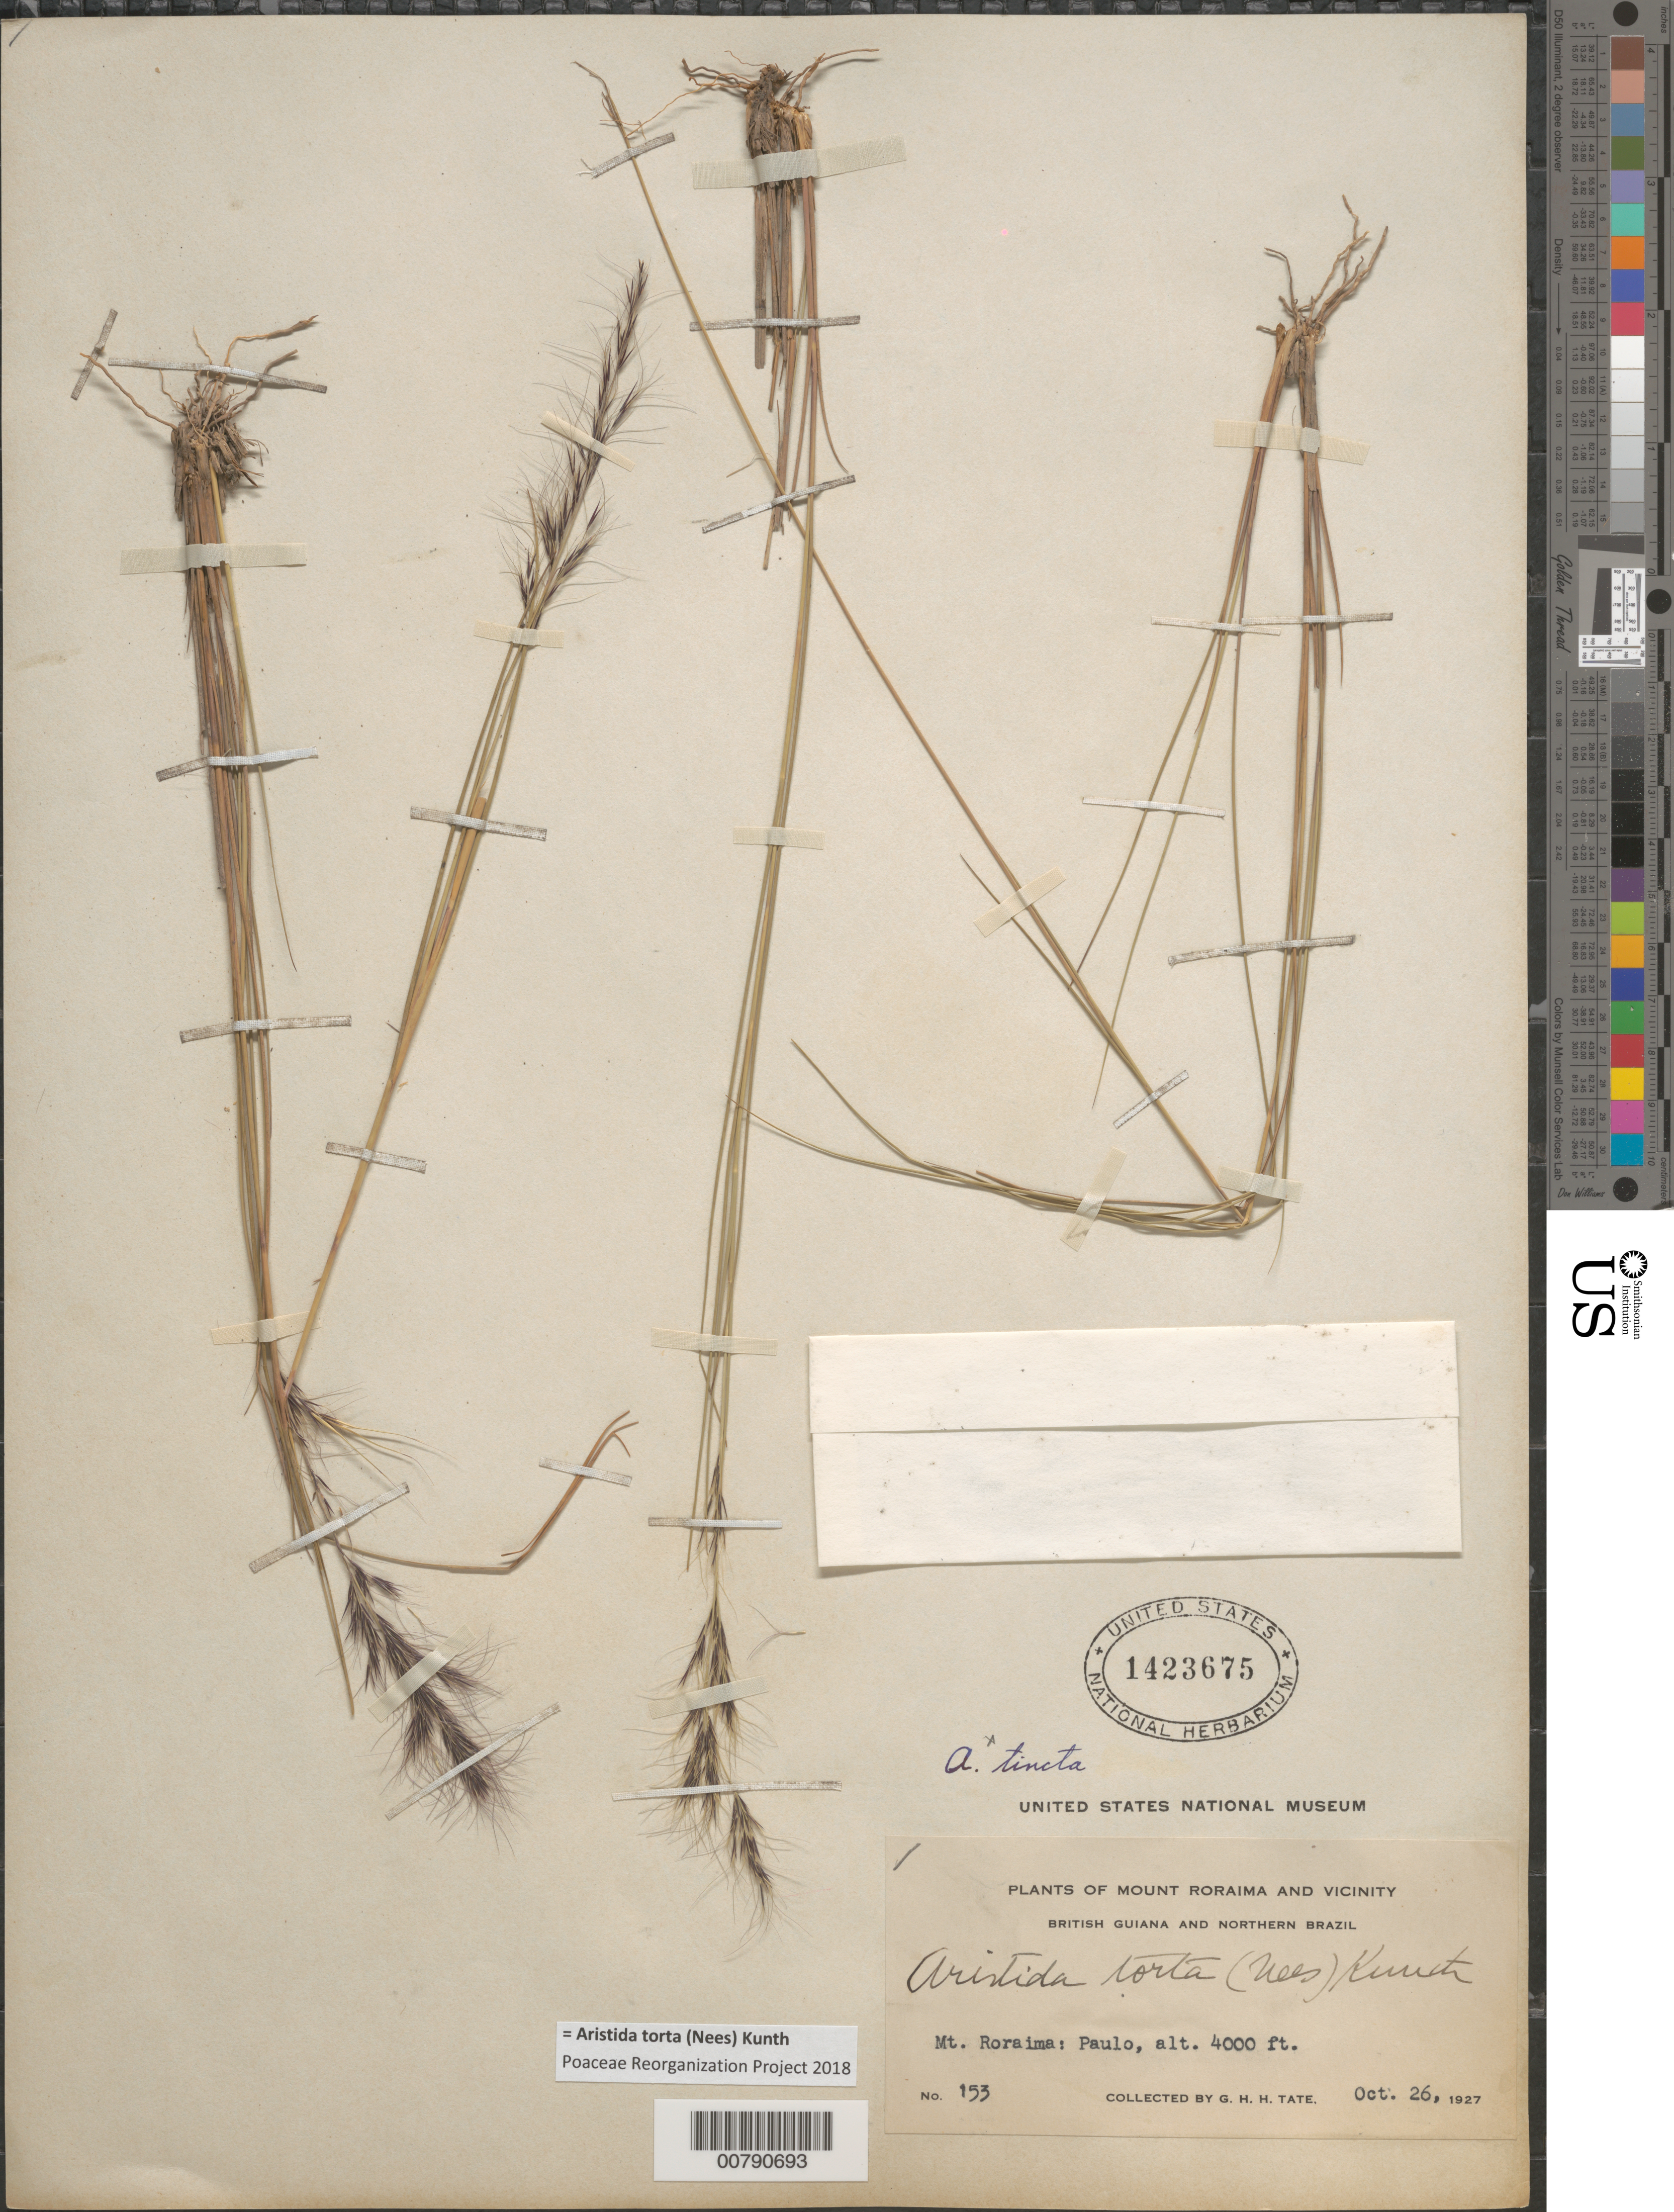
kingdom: Plantae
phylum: Tracheophyta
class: Liliopsida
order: Poales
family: Poaceae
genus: Aristida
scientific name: Aristida torta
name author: (Nees) Kunth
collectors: G. H. H.Tate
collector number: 153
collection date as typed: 26-Oct-27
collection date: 1927-10-26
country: Venezuela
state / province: Bolívar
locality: Mt. Roraima, Paulo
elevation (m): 1219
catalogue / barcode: US 1423675